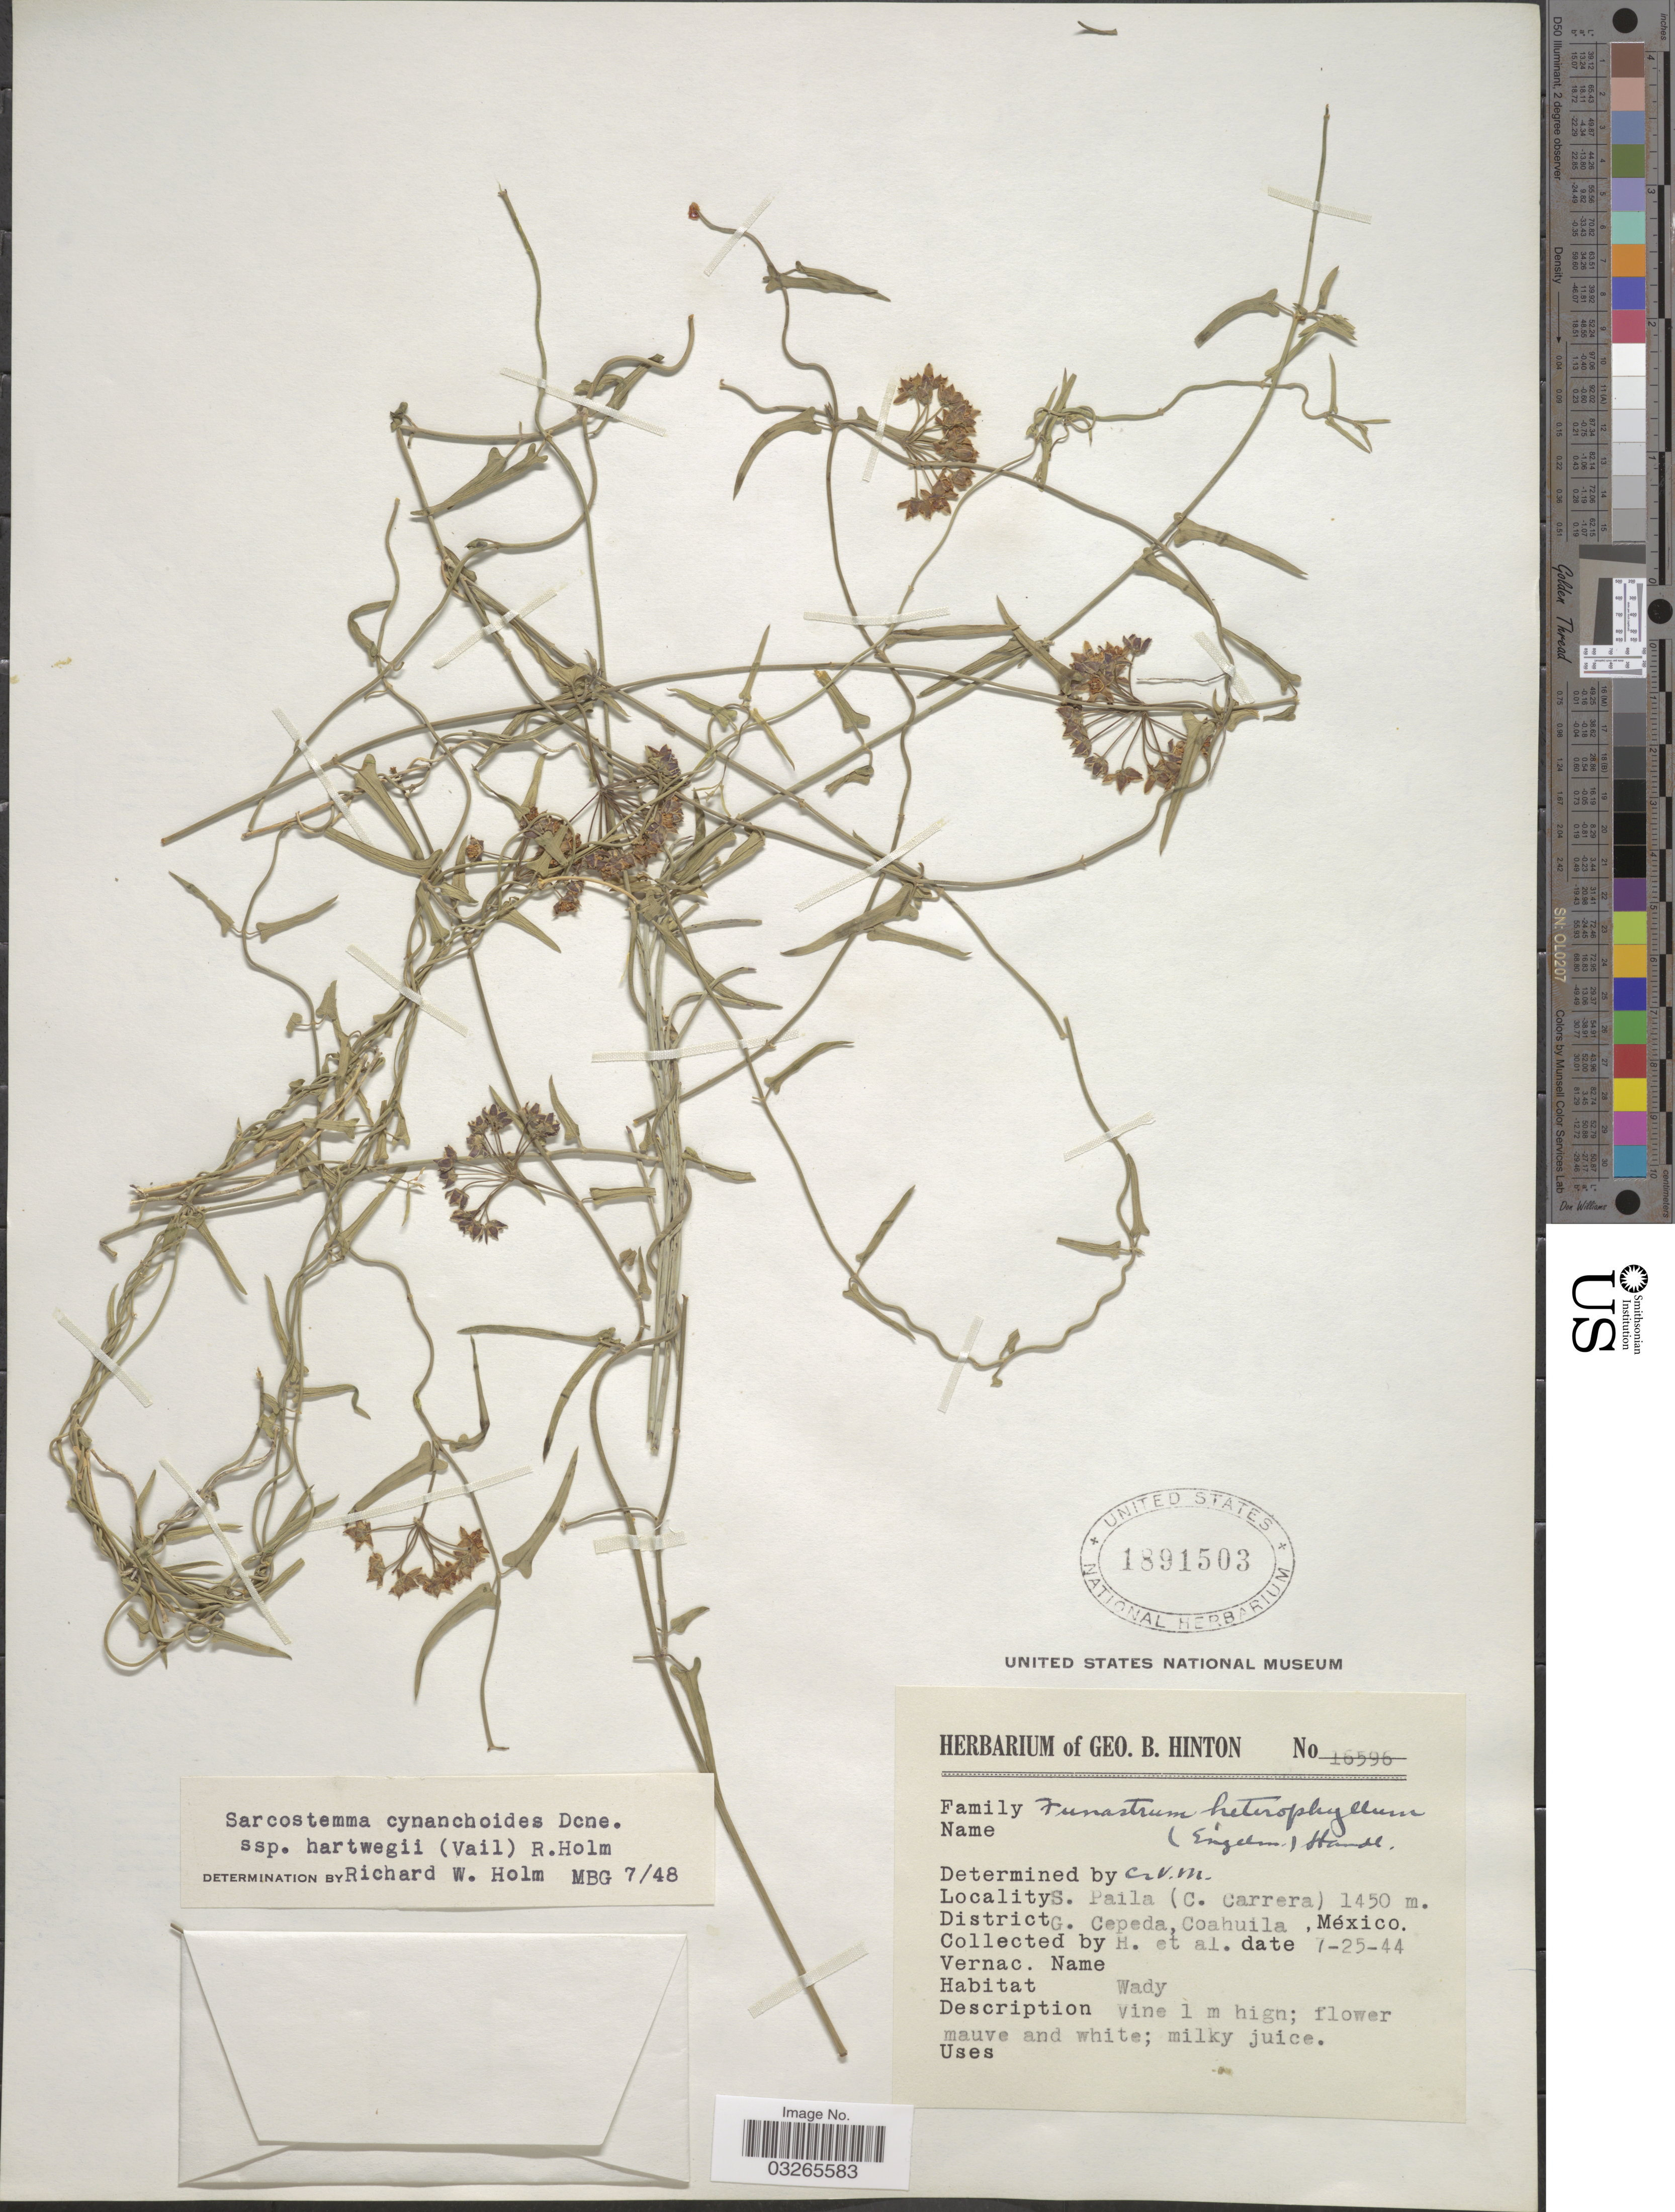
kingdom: Plantae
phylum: Tracheophyta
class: Magnoliopsida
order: Gentianales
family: Apocynaceae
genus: Sarcostemma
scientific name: Sarcostemma cynanchoides subsp. hartwegii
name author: (Vail) R.W. Holm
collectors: G. B. Hinton & et al.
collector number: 16596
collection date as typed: Transcribed d/m/y: 25/7/44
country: Mexico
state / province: Coahuila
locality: S. Paila (C. Carrera) District G. Cepeda, Coahuila, México.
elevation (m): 1450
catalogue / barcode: US 1891503